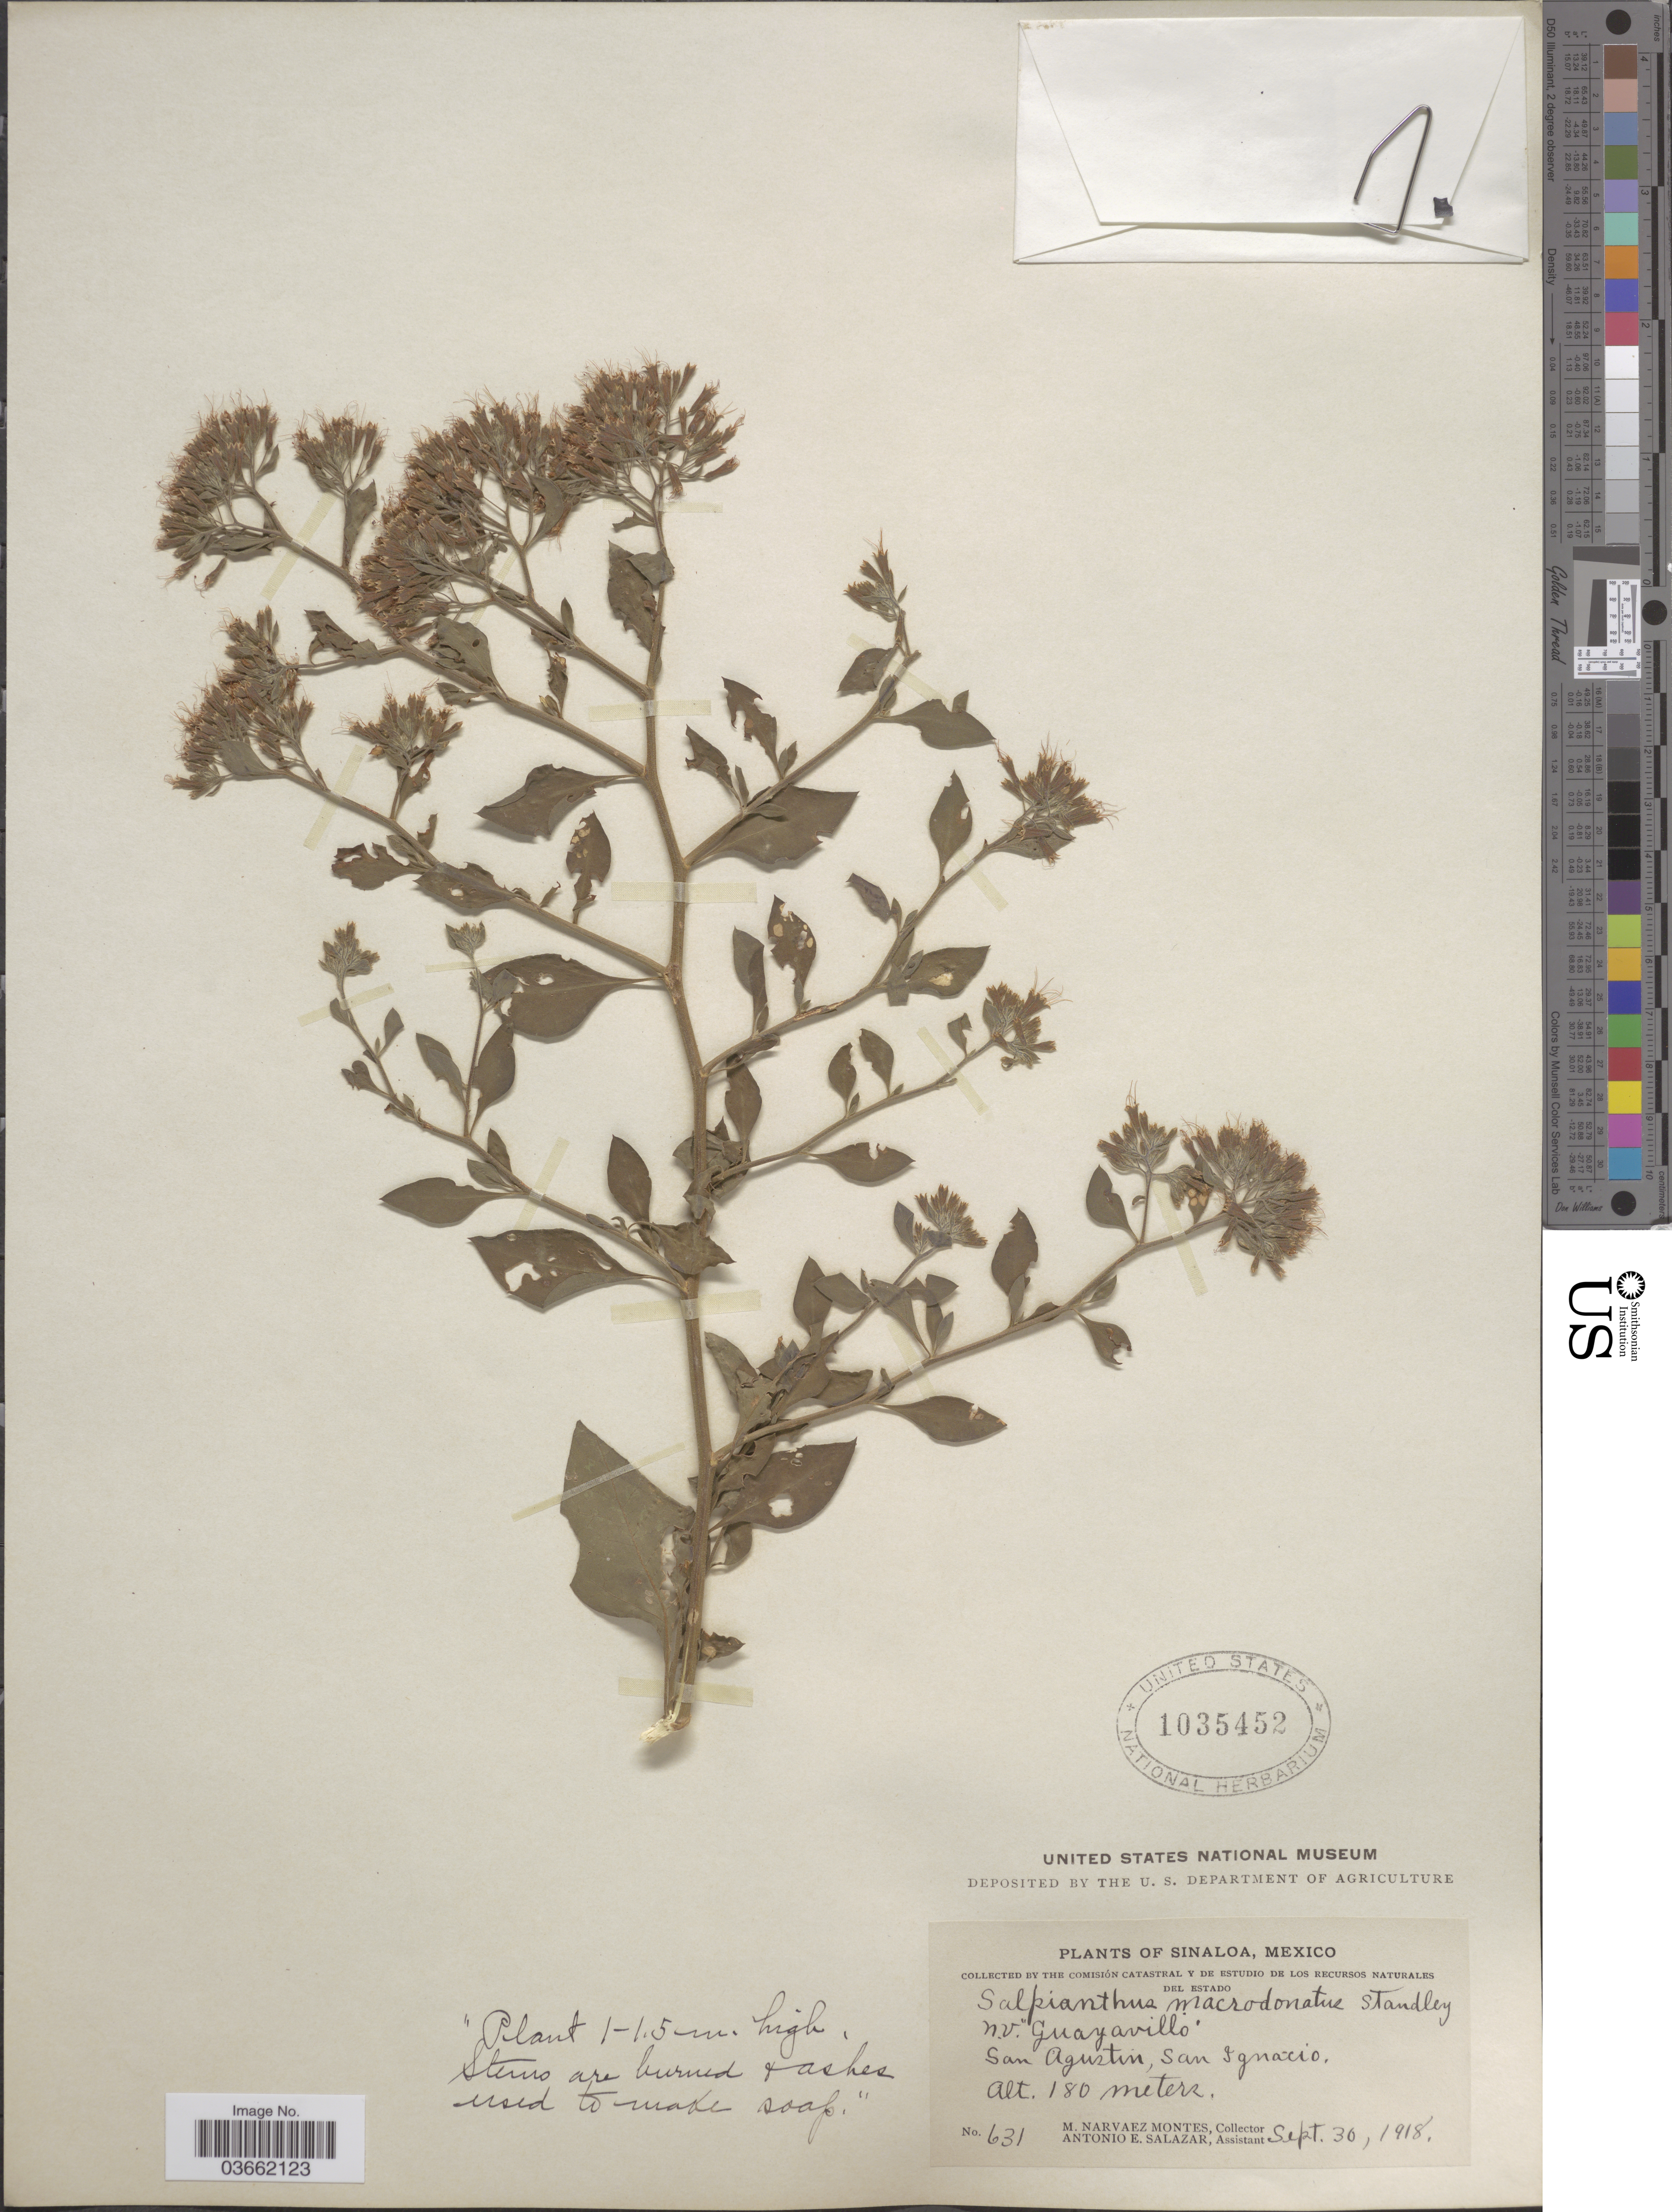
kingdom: Plantae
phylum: Tracheophyta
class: Magnoliopsida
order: Caryophyllales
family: Nyctaginaceae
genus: Salpianthus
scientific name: Salpianthus macrodontus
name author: Standl.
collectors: M. Narvaez-Montes & A. E. Salazar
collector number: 631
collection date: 1918-09-30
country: Mexico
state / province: Sinaloa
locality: San Agustin, San Ignacio.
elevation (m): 180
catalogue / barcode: US 1035452